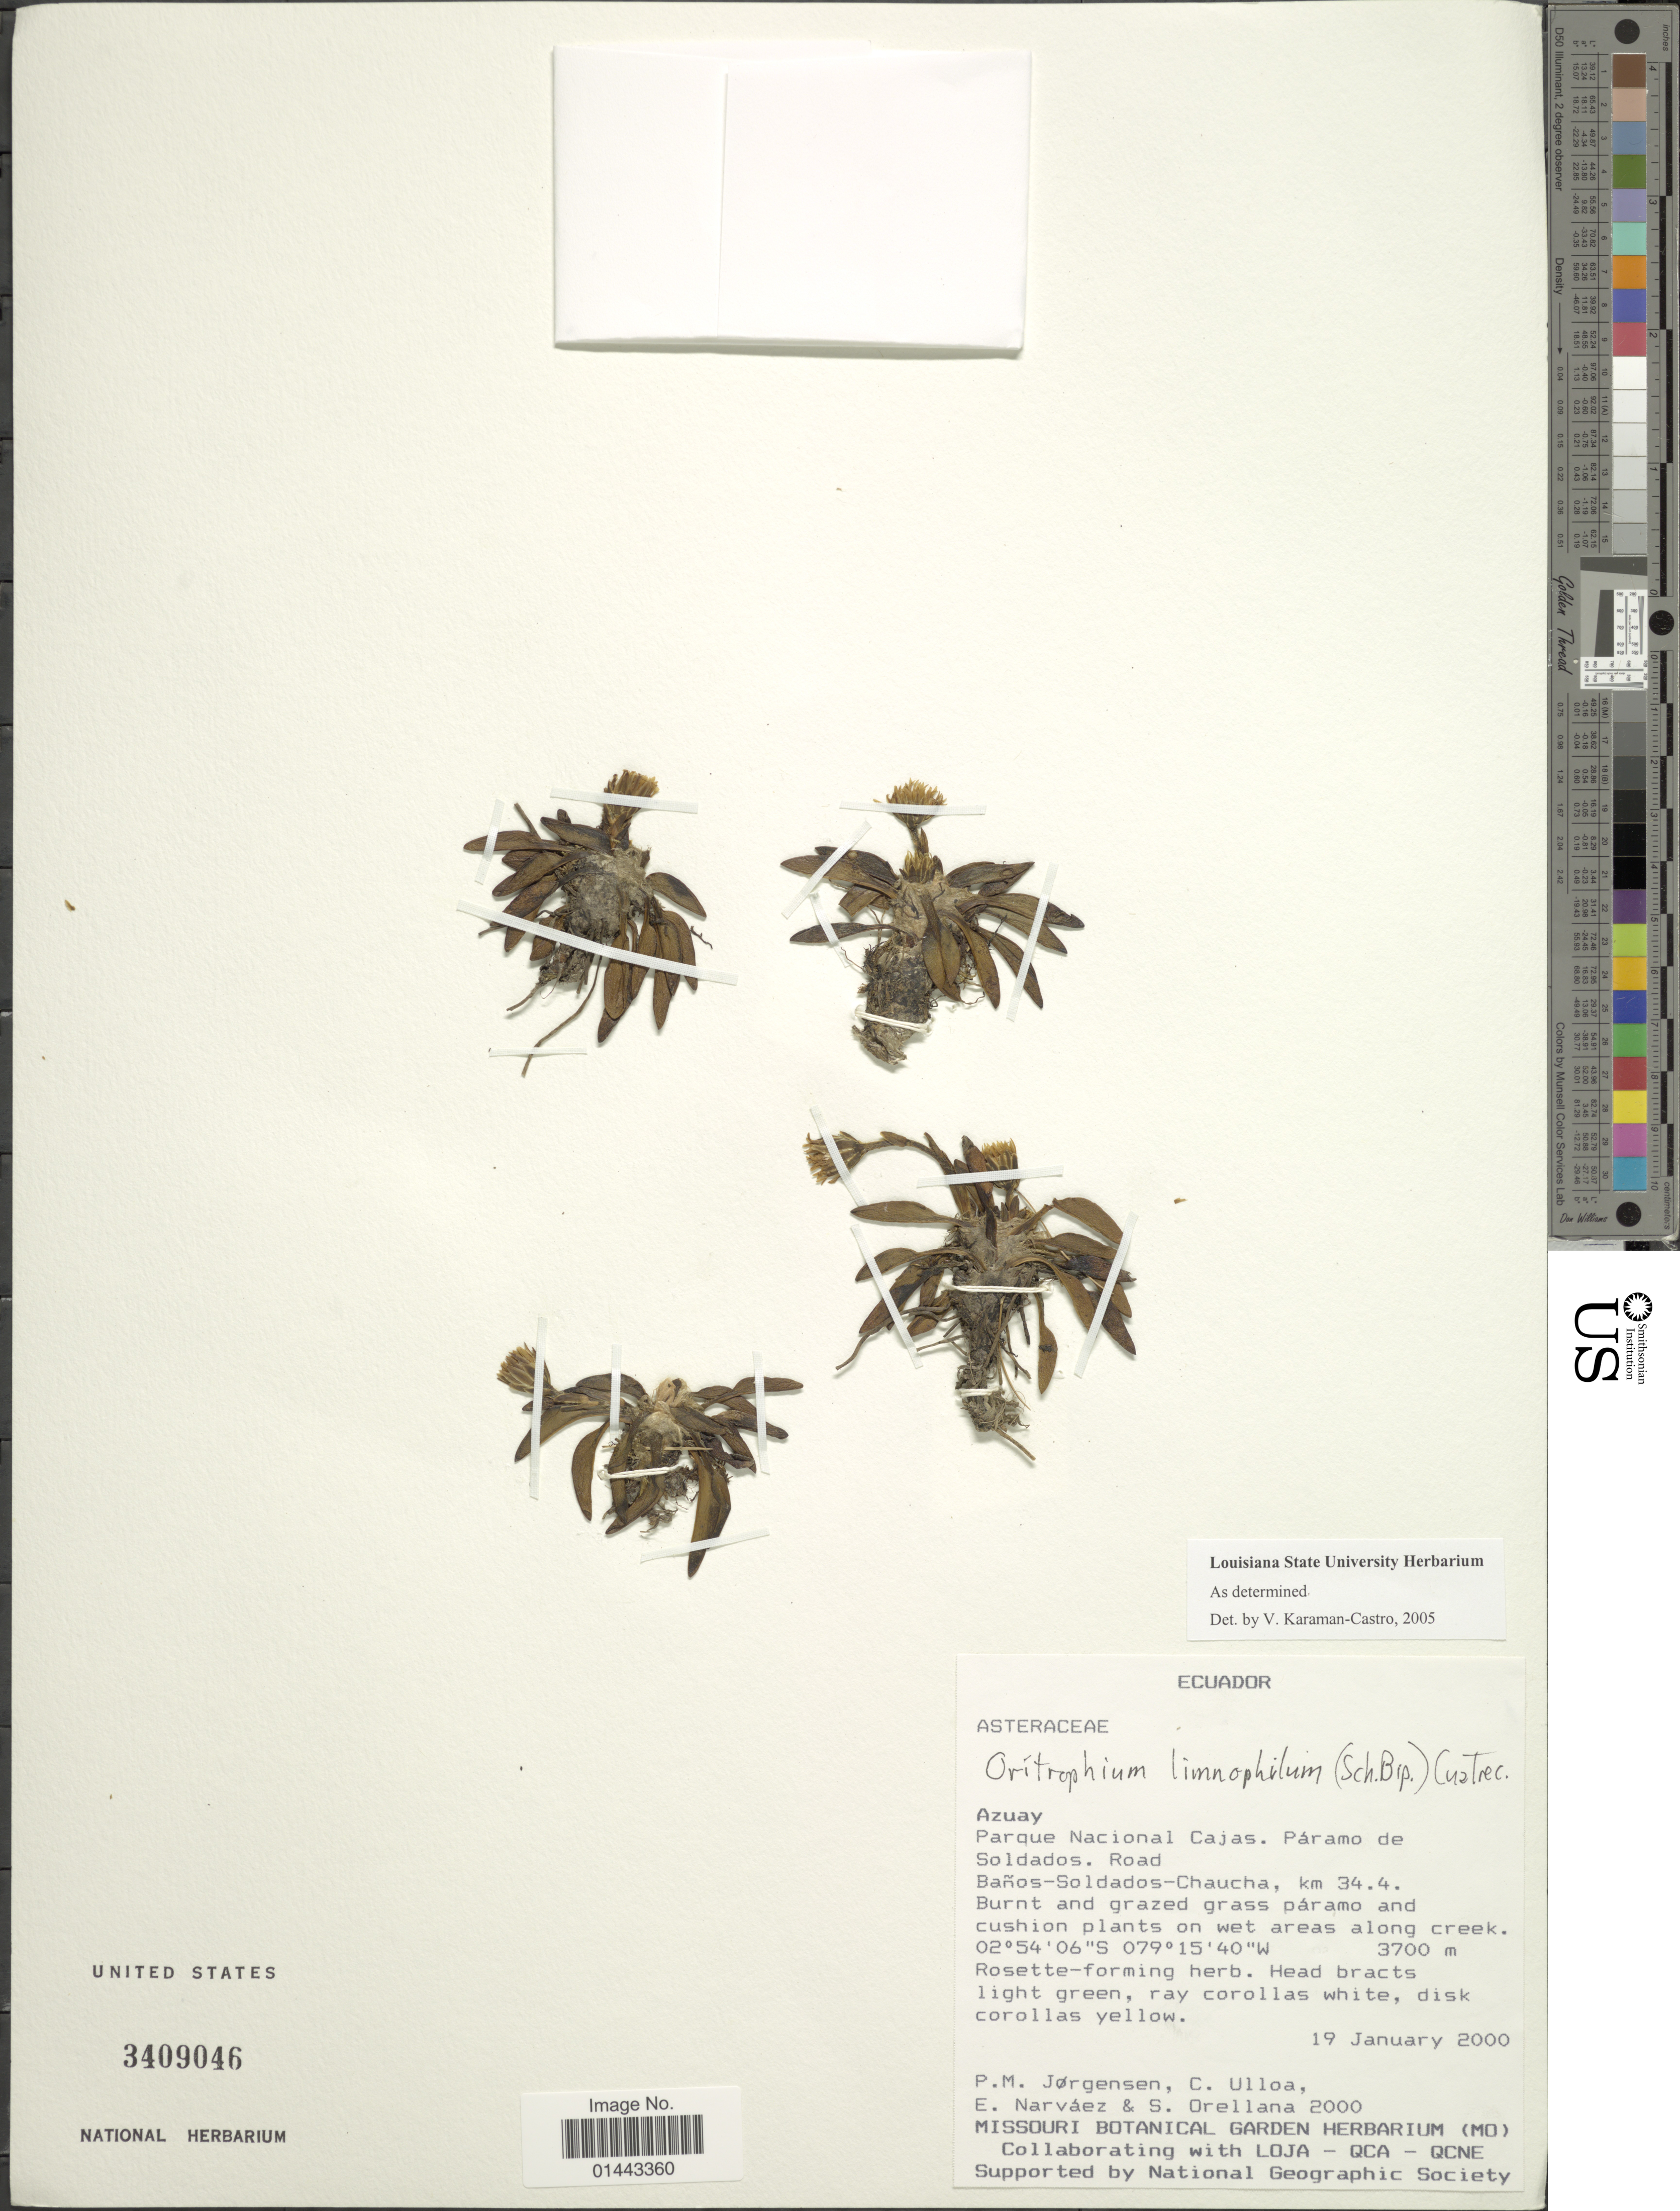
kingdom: Plantae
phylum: Tracheophyta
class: Magnoliopsida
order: Asterales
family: Asteraceae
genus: Oritrophium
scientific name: Oritrophium limnophilum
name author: (Sch. Bip.) Cuatrec.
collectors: P. Jørgensen, C. Ulloa, E. Narváez & S. Orellana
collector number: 2000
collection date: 2000-01-19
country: Ecuador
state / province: Azuay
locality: Parque Nacional Cajas, Paramo de Soldados, road Baños-Soldados-Chauca, km 34.4.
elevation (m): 3700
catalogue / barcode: US 3409046